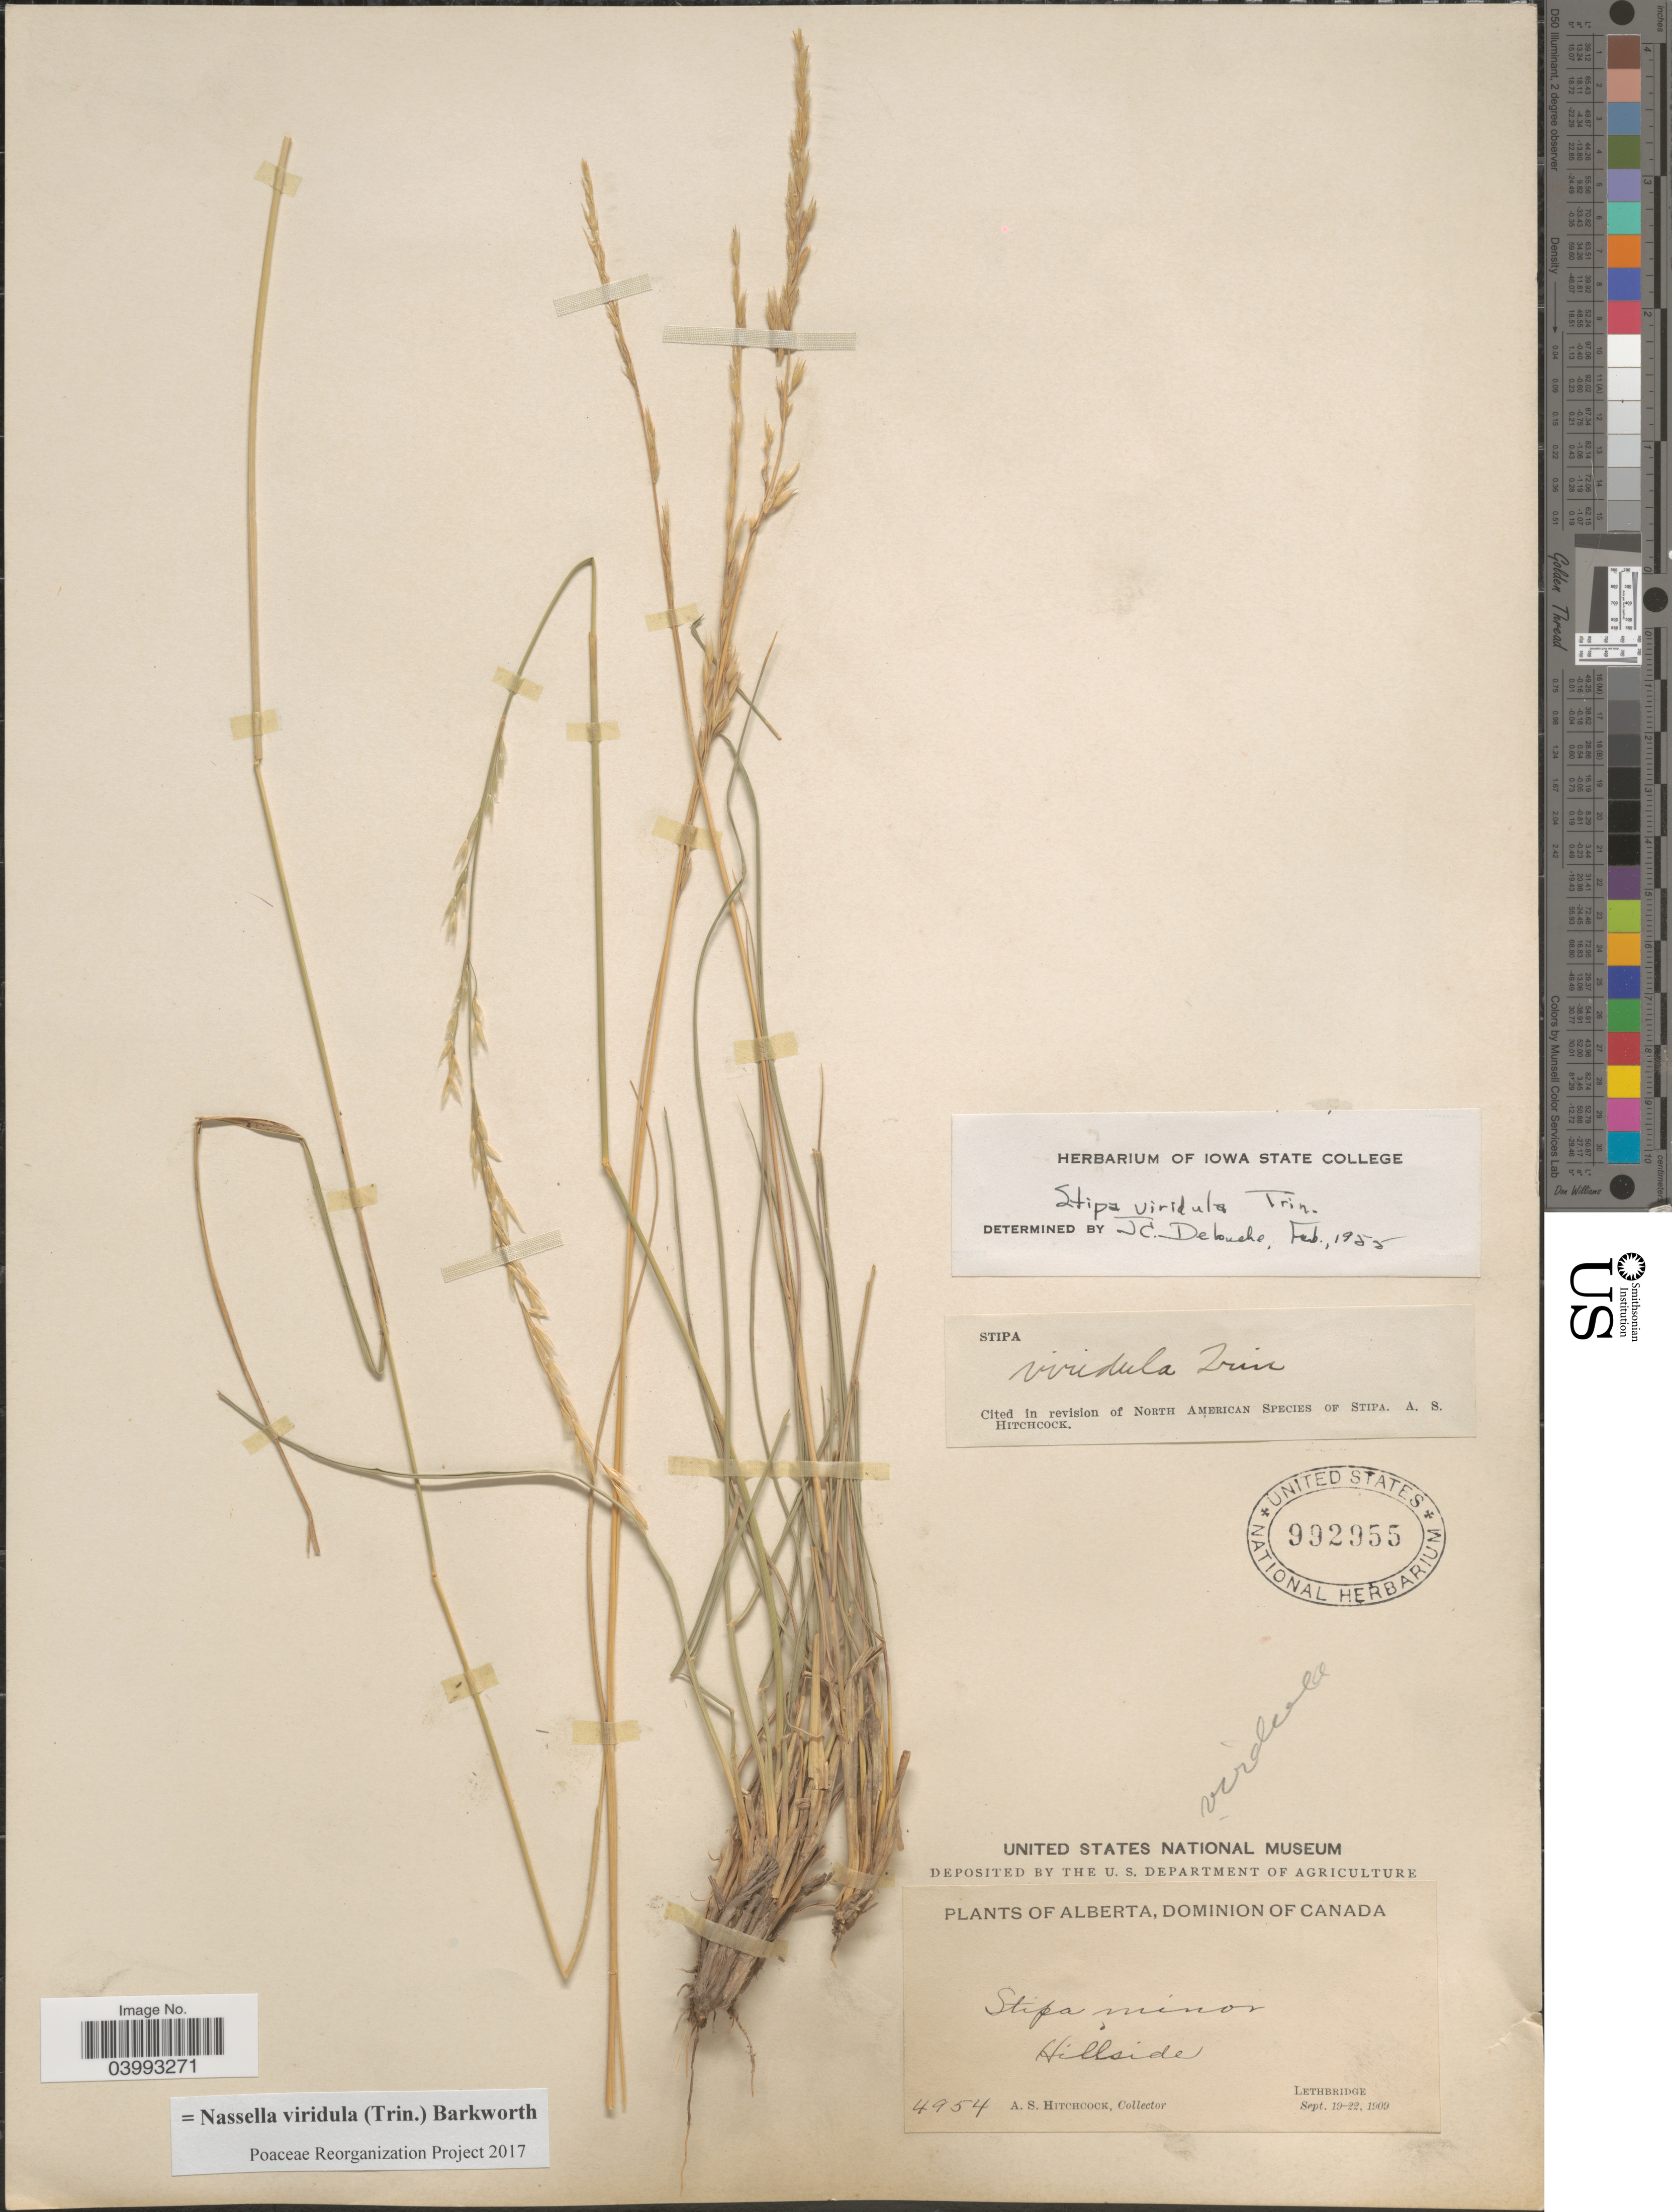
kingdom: Plantae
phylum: Tracheophyta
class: Liliopsida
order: Poales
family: Poaceae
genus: Nassella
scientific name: Nassella viridula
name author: (Trin.) Barkworth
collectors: A. S. Hitchcock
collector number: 4954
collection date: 1909-09-19/1909-09-22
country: Canada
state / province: Alberta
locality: Dominion of Canada. Hillside. Lethbridge.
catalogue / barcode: US 992955